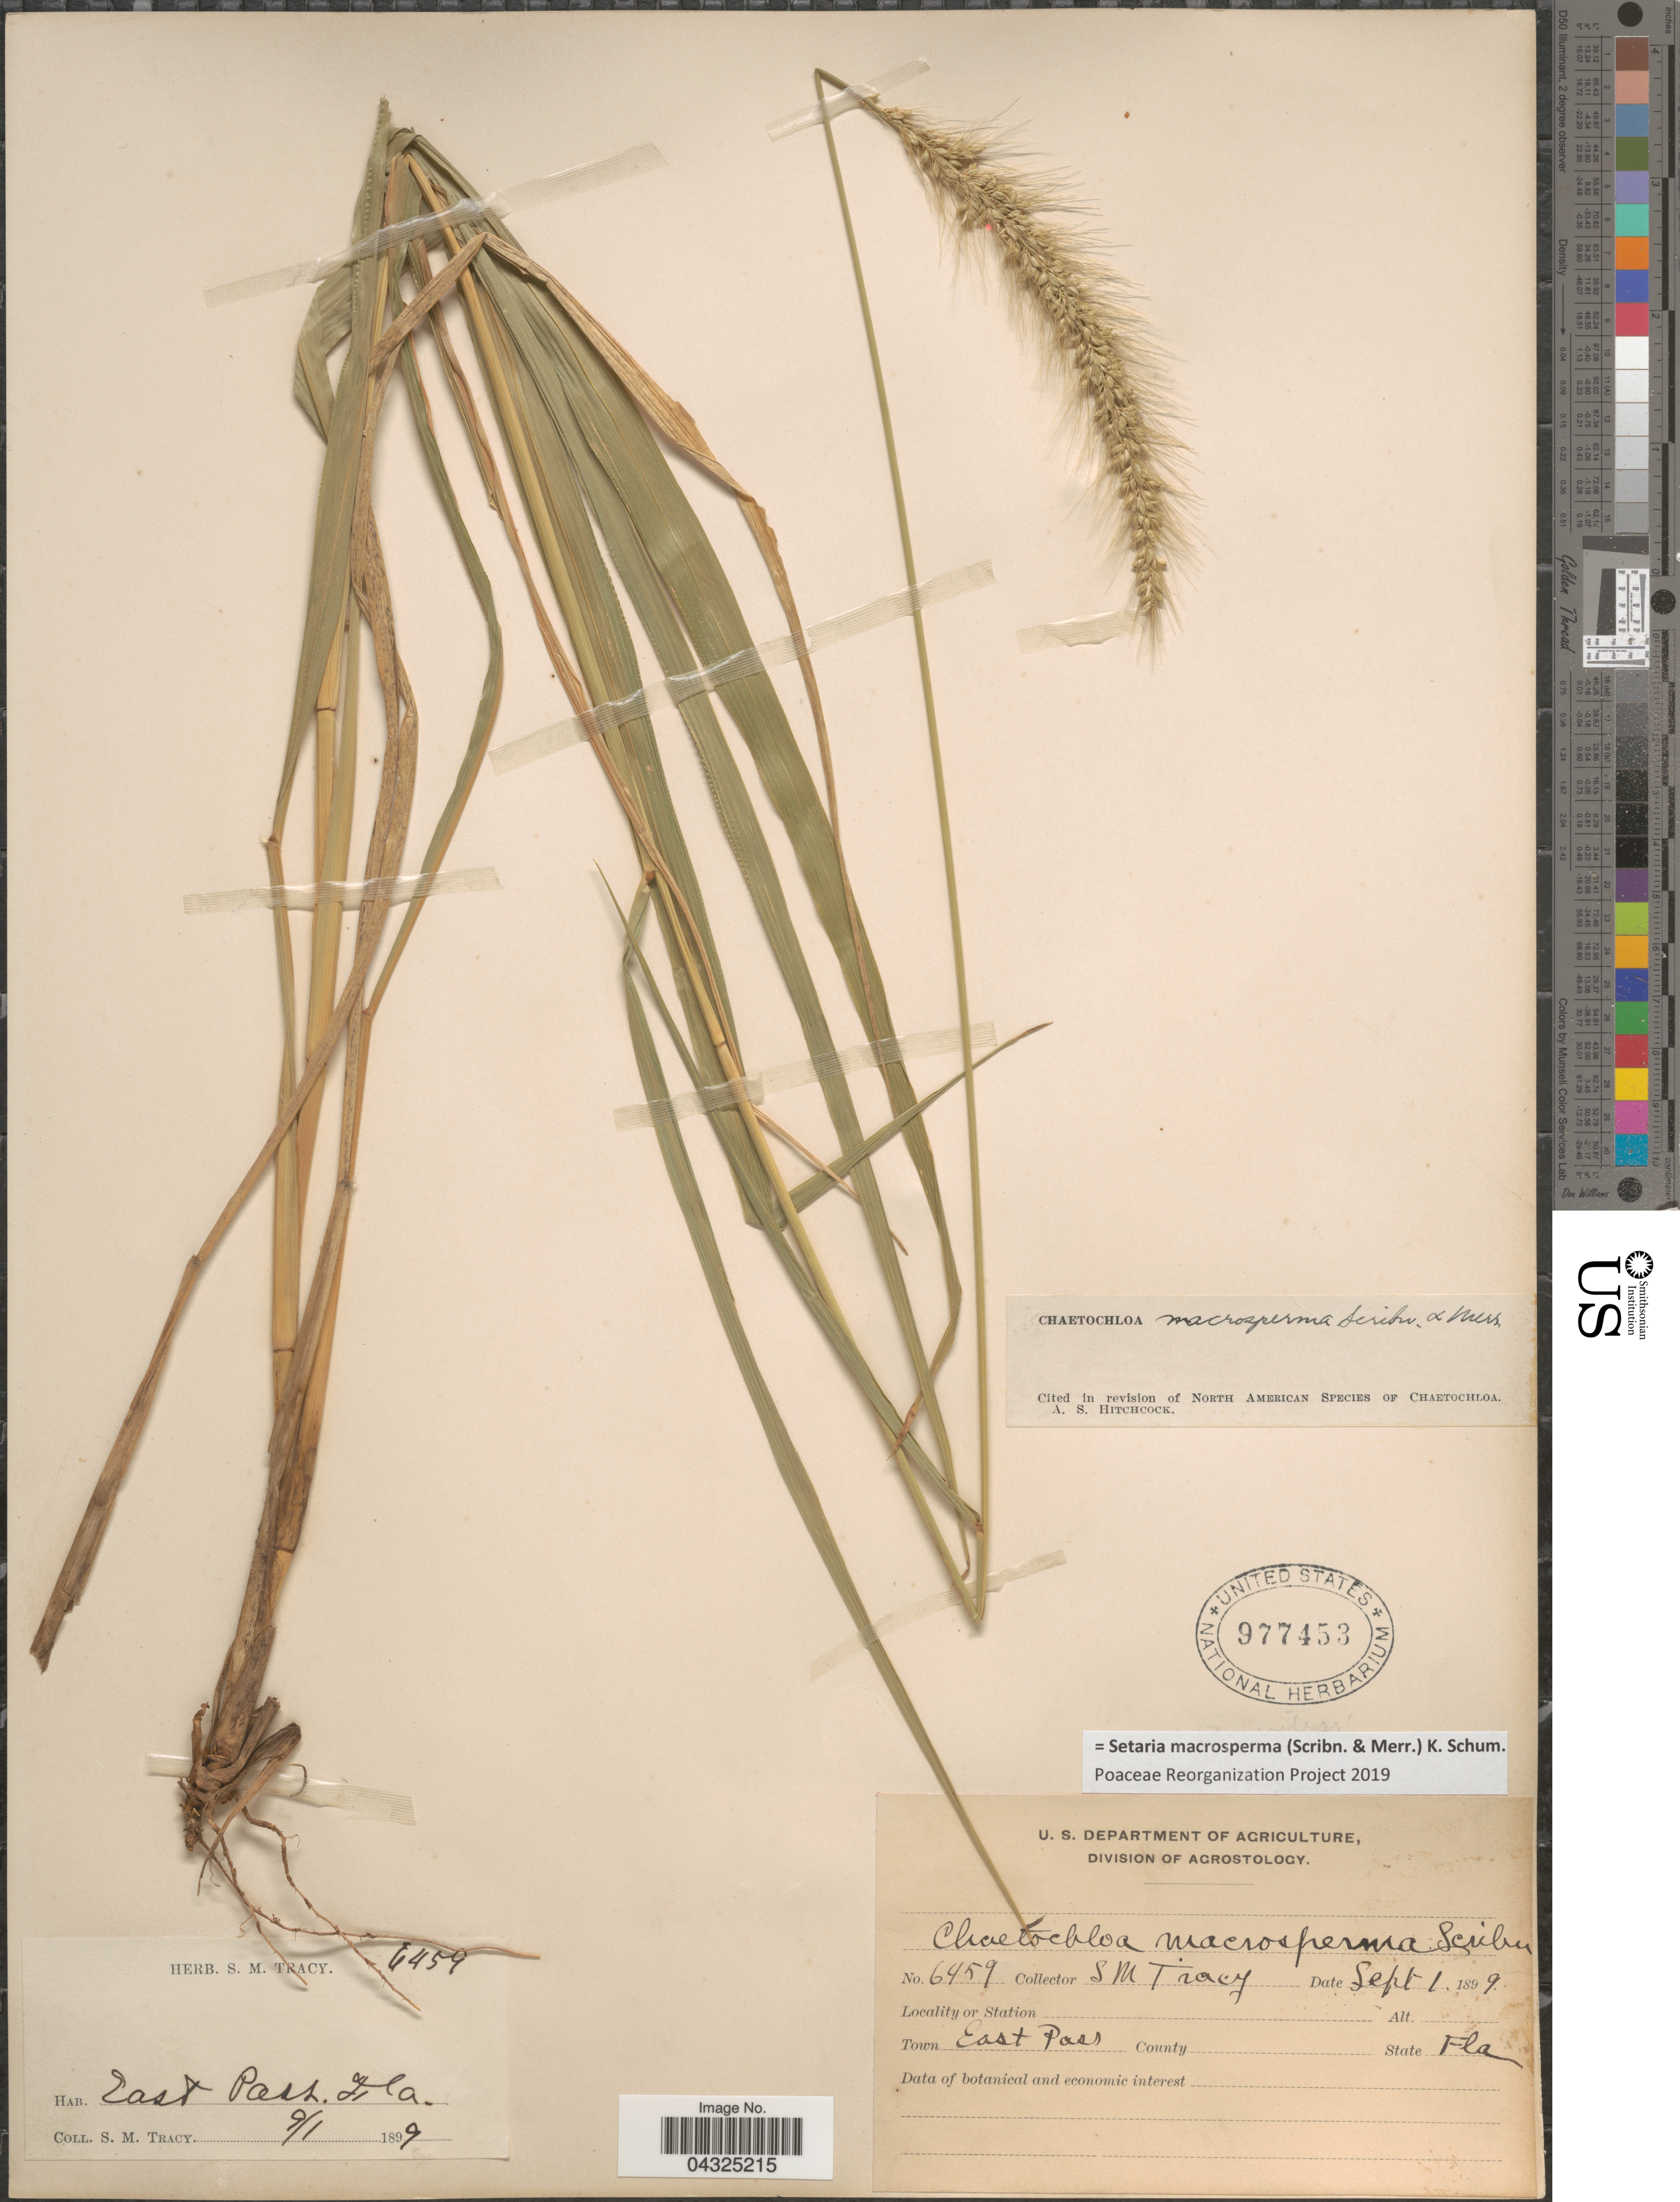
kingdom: Plantae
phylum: Tracheophyta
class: Liliopsida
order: Poales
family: Poaceae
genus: Setaria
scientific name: Setaria macrosperma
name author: (Scribn. & Merr.) K. Schum.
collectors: S. M. Tracy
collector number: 6459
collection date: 1899-09-01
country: United States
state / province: Florida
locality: East Pass. Town East Pass.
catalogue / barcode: US 977453